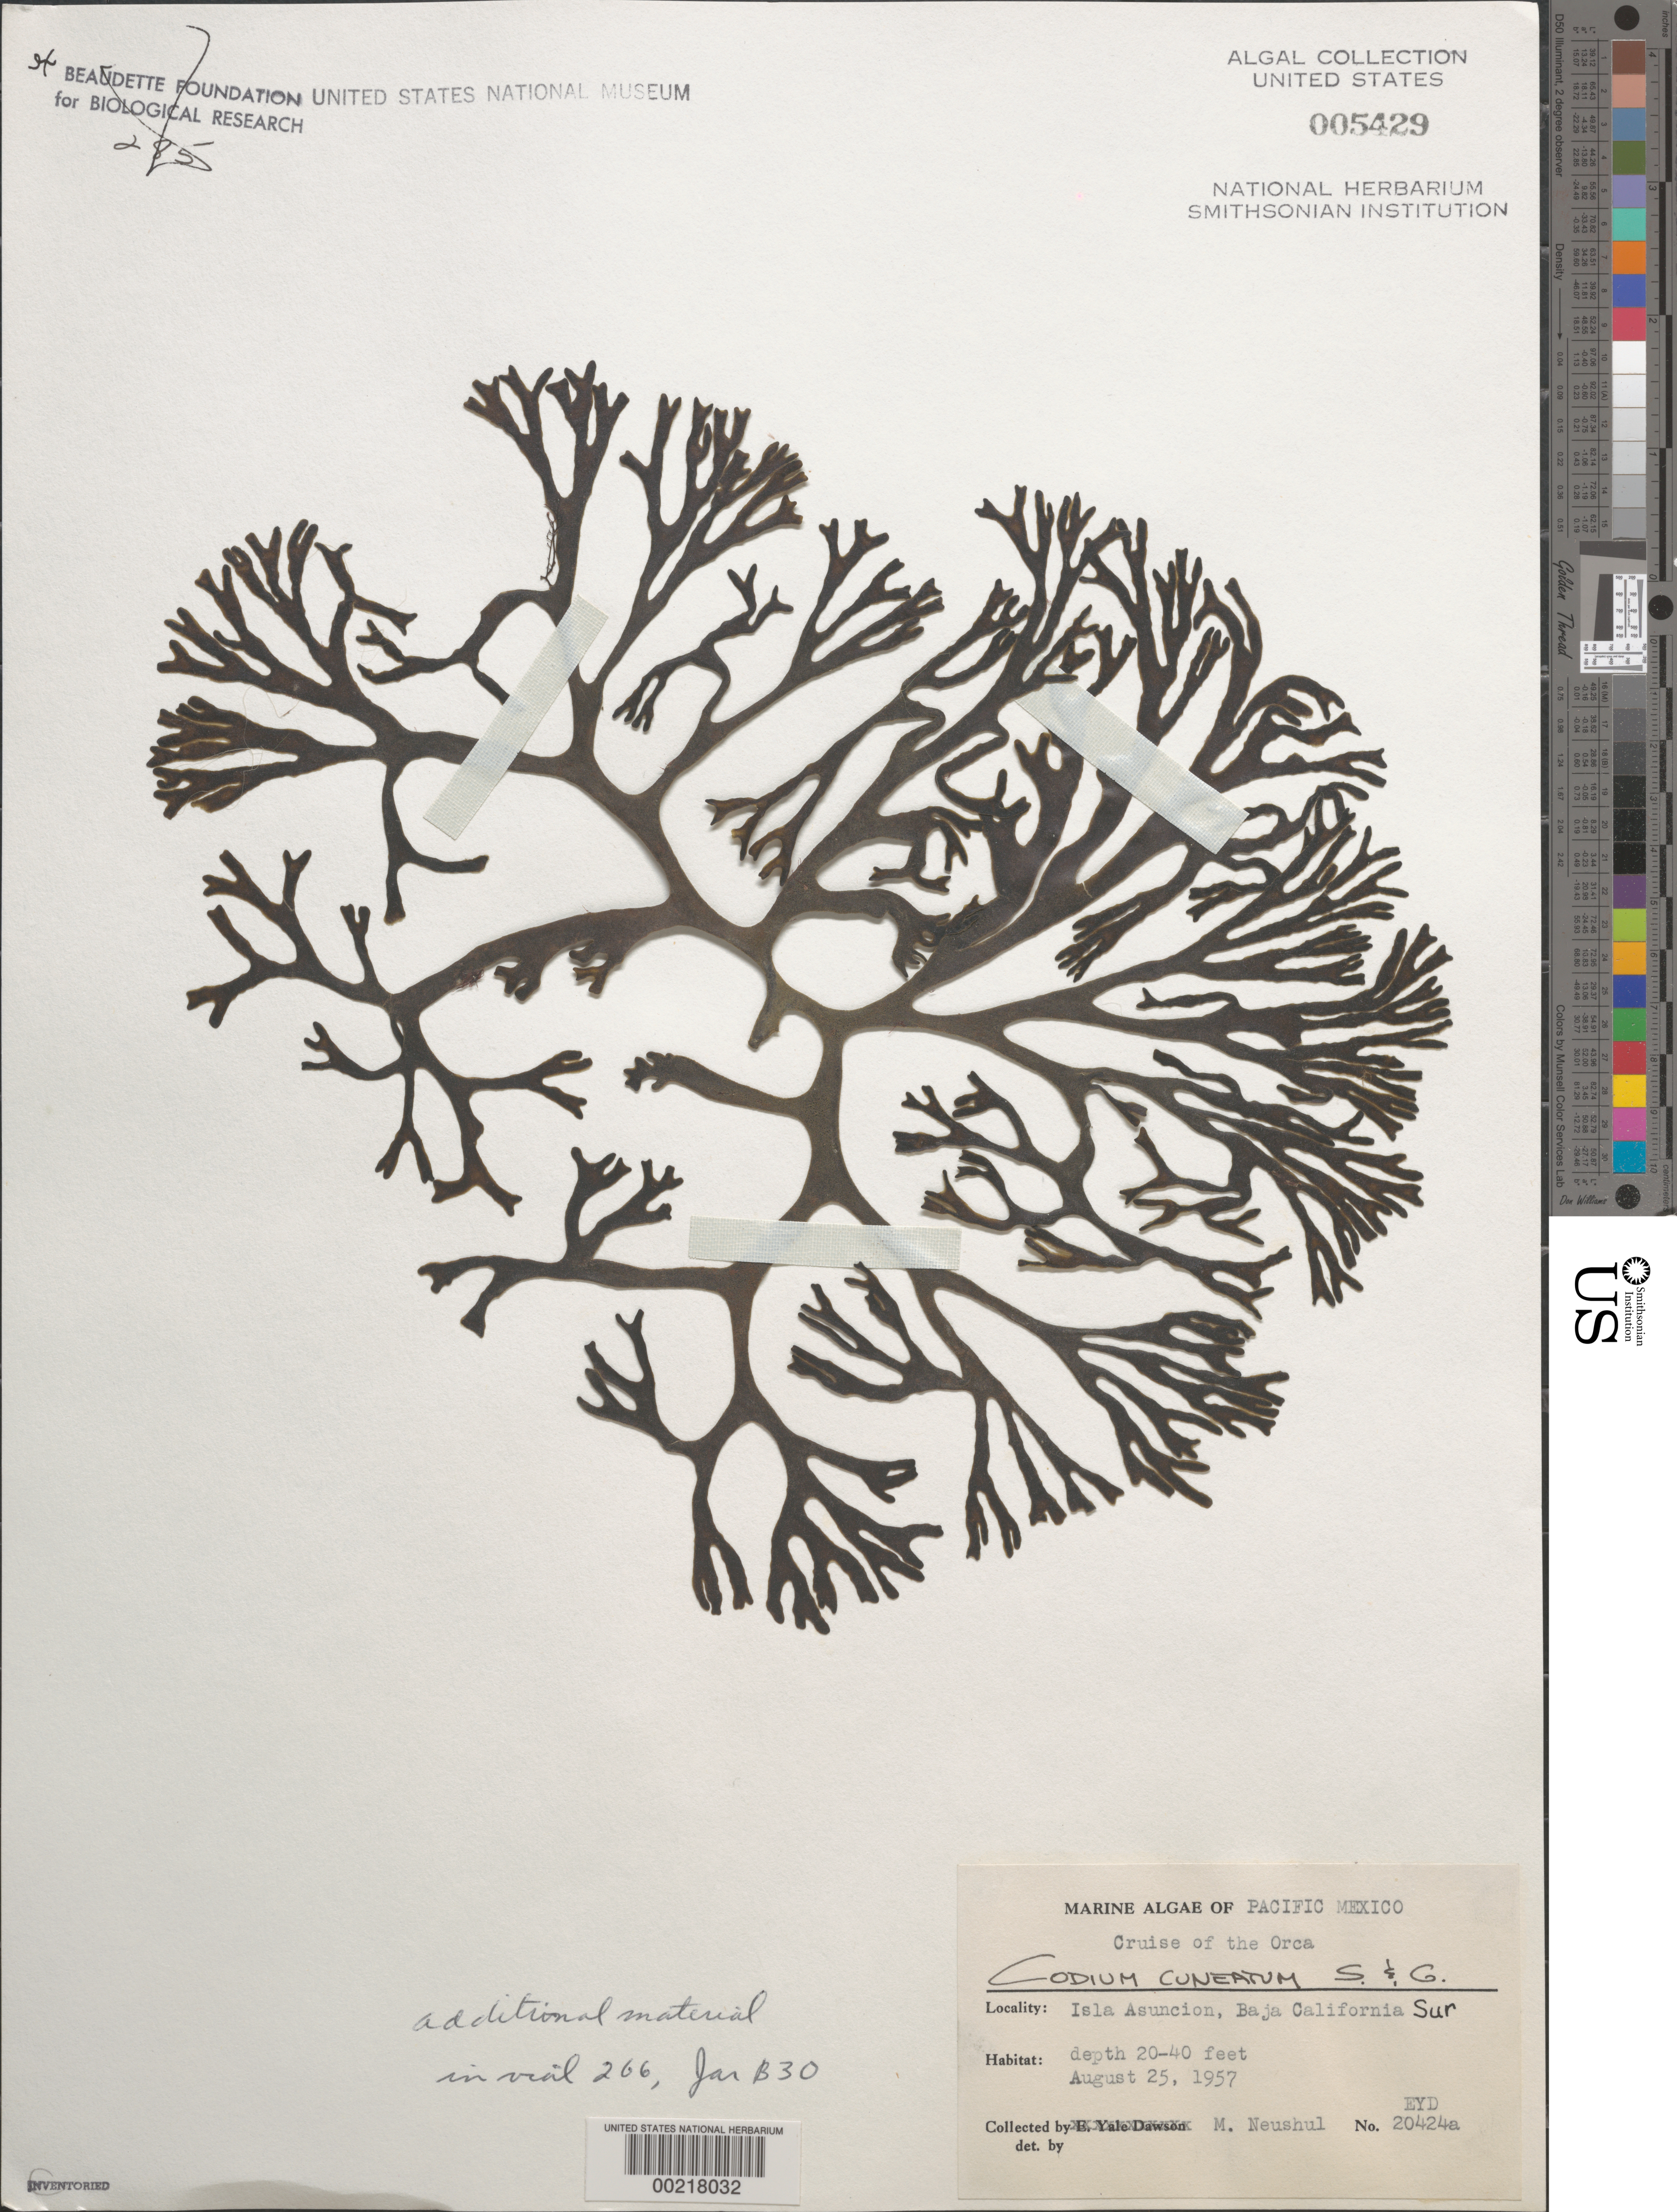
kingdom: Plantae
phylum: Chlorophyta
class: Ulvophyceae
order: Bryopsidales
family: Codiaceae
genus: Codium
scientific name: Codium simulans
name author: Setch. & N.L. Gardner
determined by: Algae name updating Project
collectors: M. Neushul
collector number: EYD 2042a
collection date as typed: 25 Aug 1957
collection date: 1957-08-25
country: Mexico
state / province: Baja California Sur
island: Isla Asuncion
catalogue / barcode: US 5429